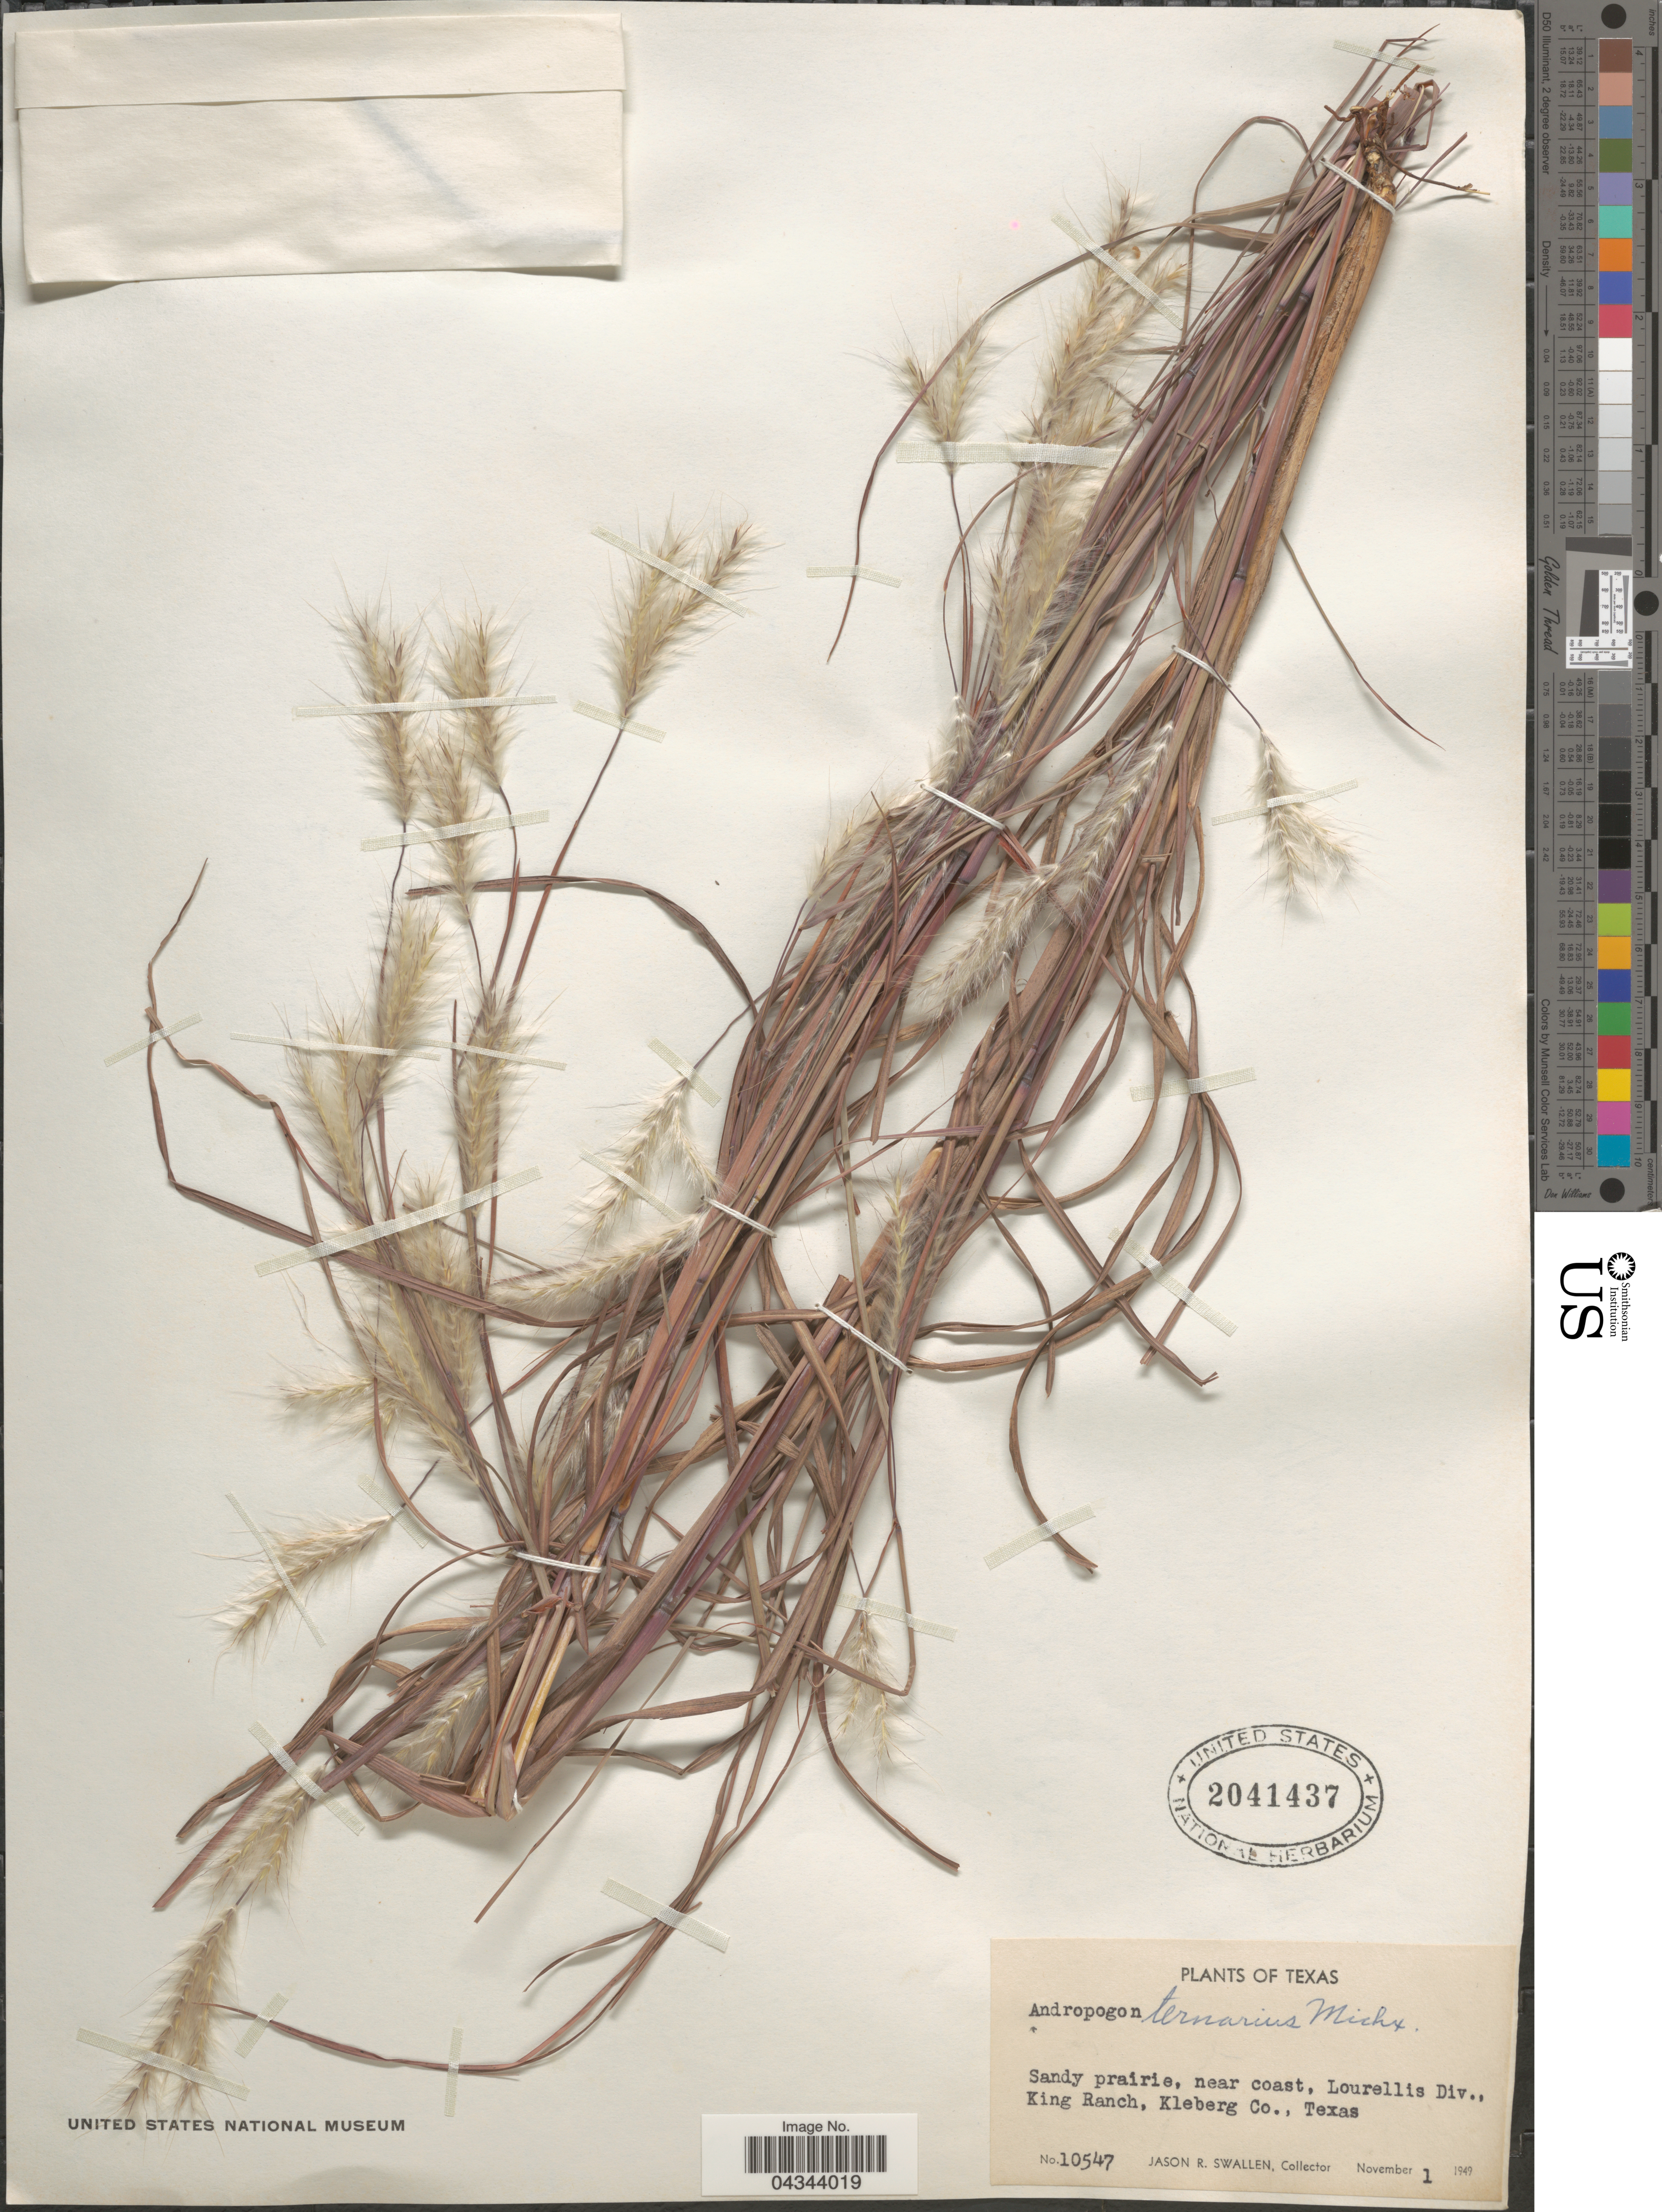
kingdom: Plantae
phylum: Tracheophyta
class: Liliopsida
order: Poales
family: Poaceae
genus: Andropogon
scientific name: Andropogon ternarius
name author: Michx.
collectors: J. R. Swallen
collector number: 10547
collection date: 1949-11-01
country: United States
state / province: Texas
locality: Sandy prairie, near coast, Lourellis Div., King Ranch, Kleberg Co.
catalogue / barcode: US 2041437